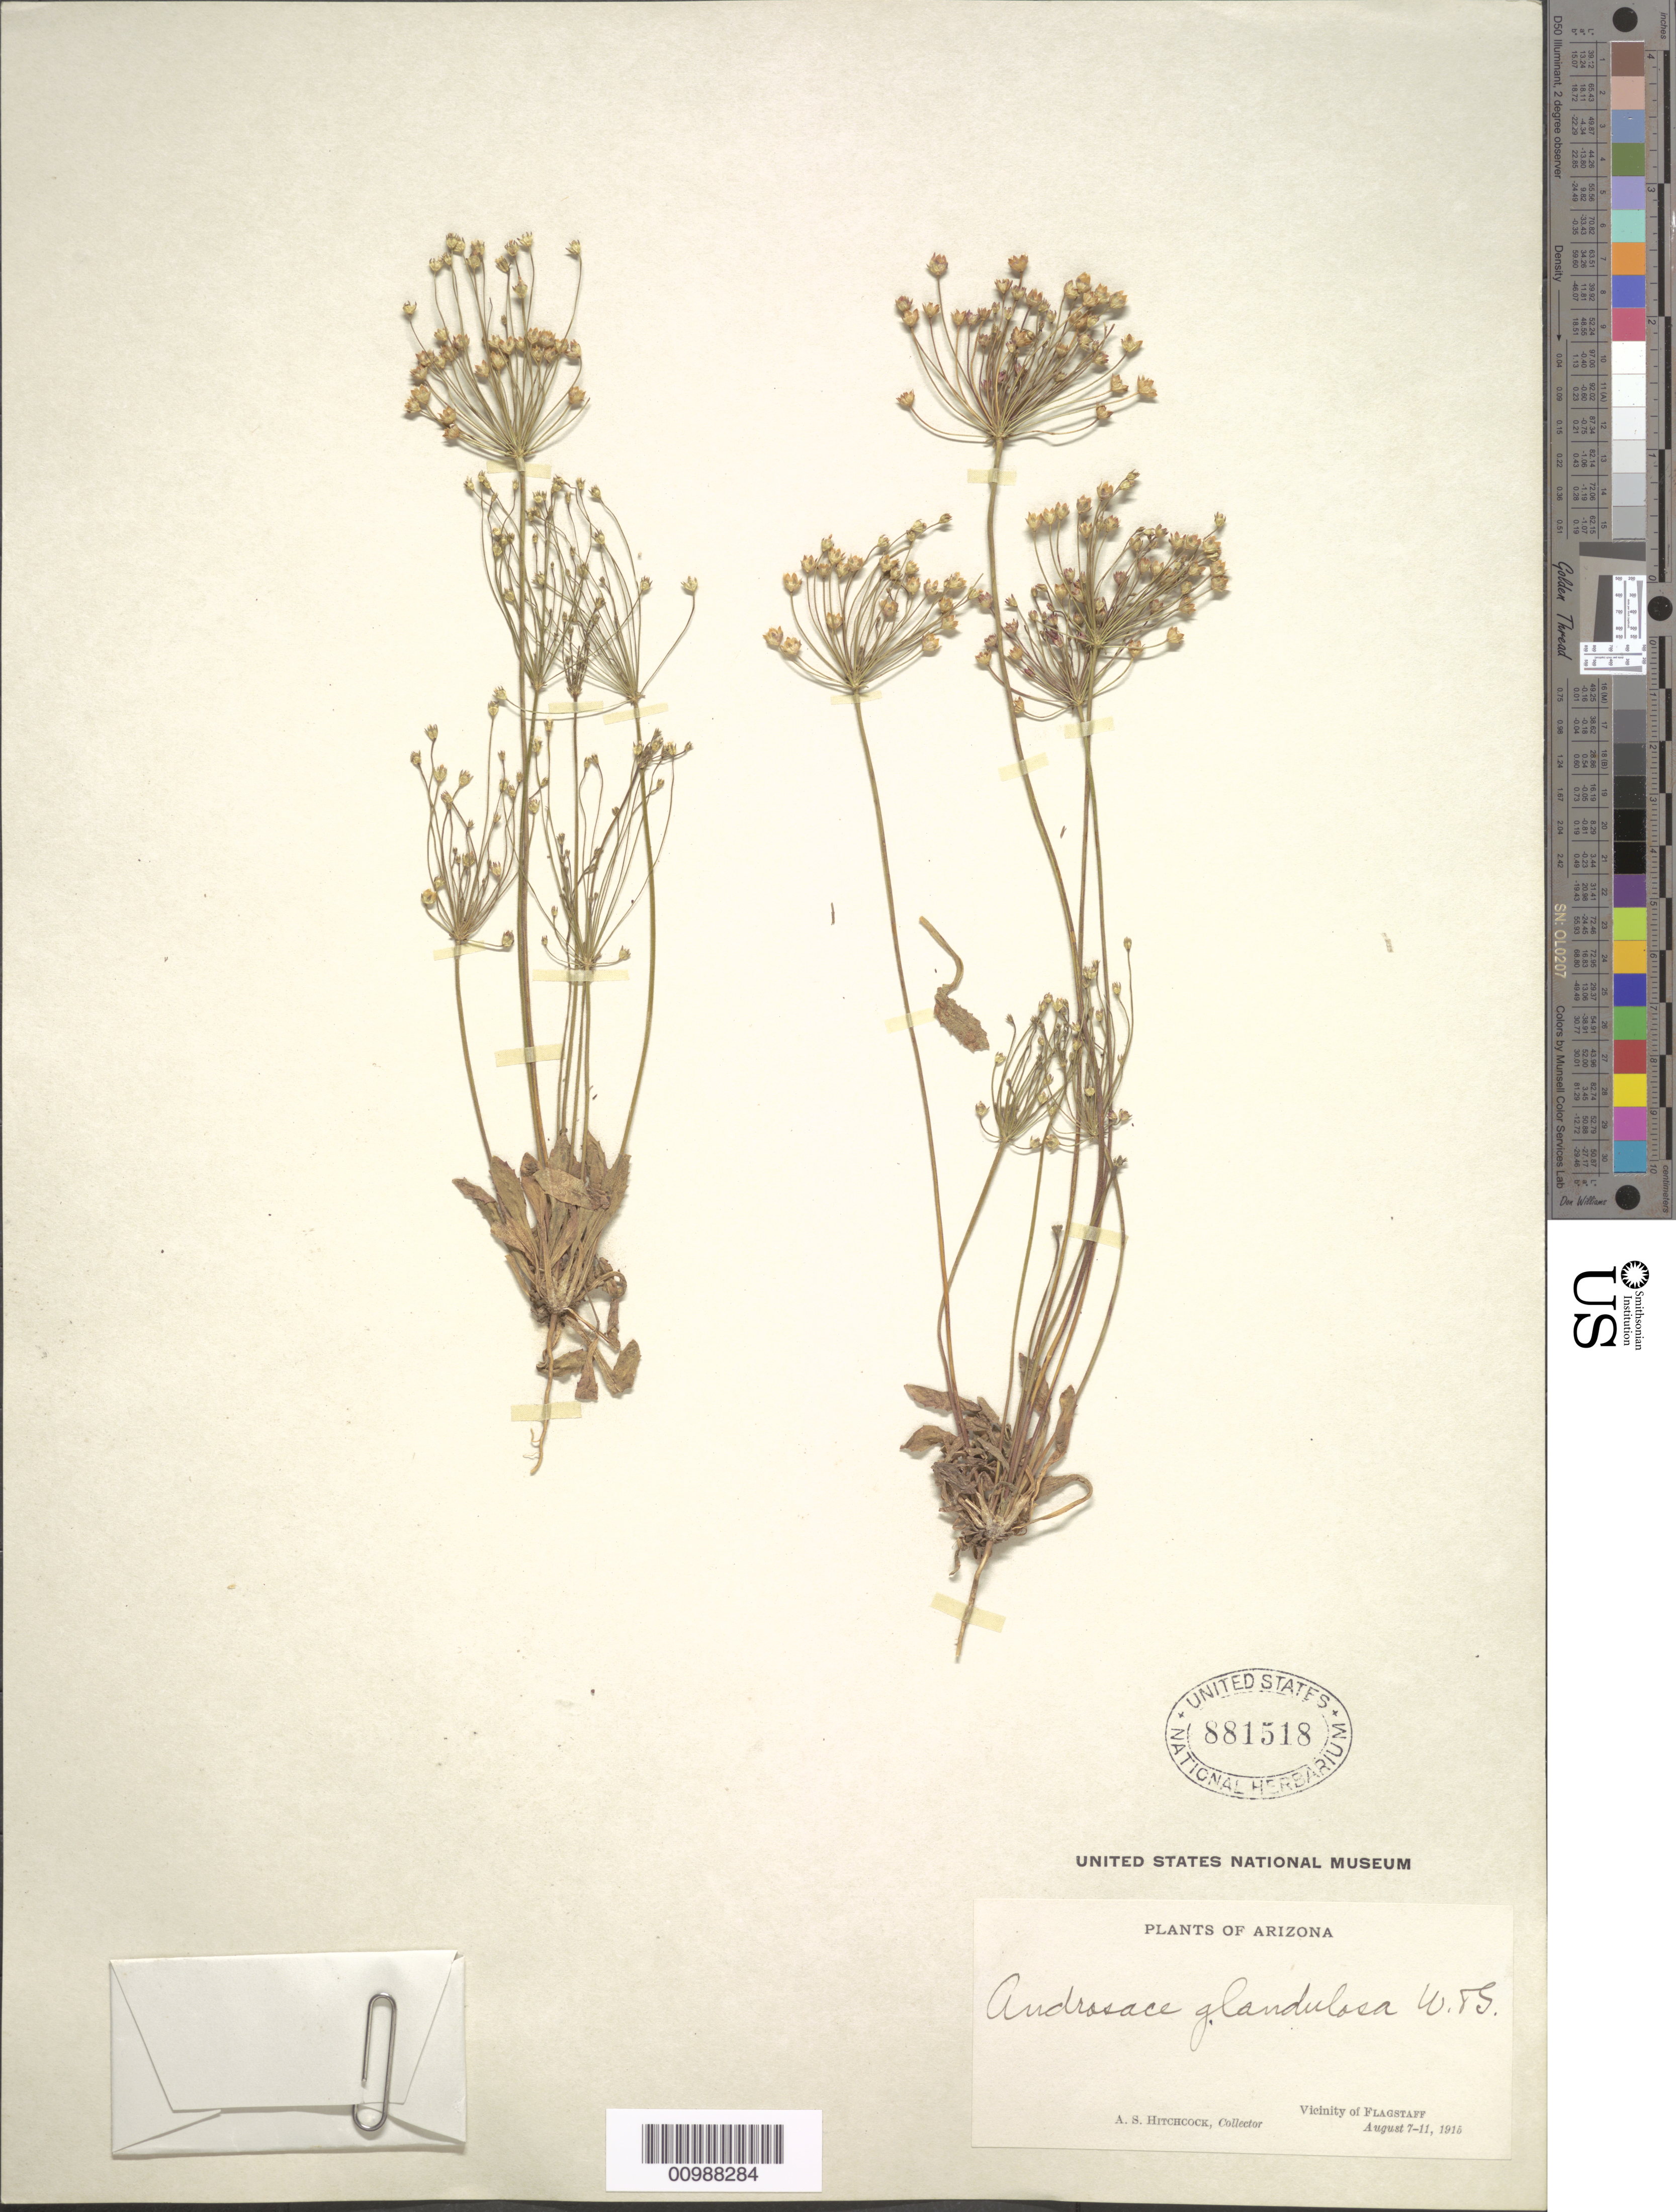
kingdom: Plantae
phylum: Tracheophyta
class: Magnoliopsida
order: Ericales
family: Primulaceae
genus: Androsace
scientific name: Androsace septentrionalis var. glandulosa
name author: (Wooton & Standl.) H. St. John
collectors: A. S. Hitchcock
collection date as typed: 07 Aug 1915 to 11 Aug 1915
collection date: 1915-08-07/1915-08-11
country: United States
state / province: Arizona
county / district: Coconino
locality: Vicinity of Flagstaff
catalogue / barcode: US 881518